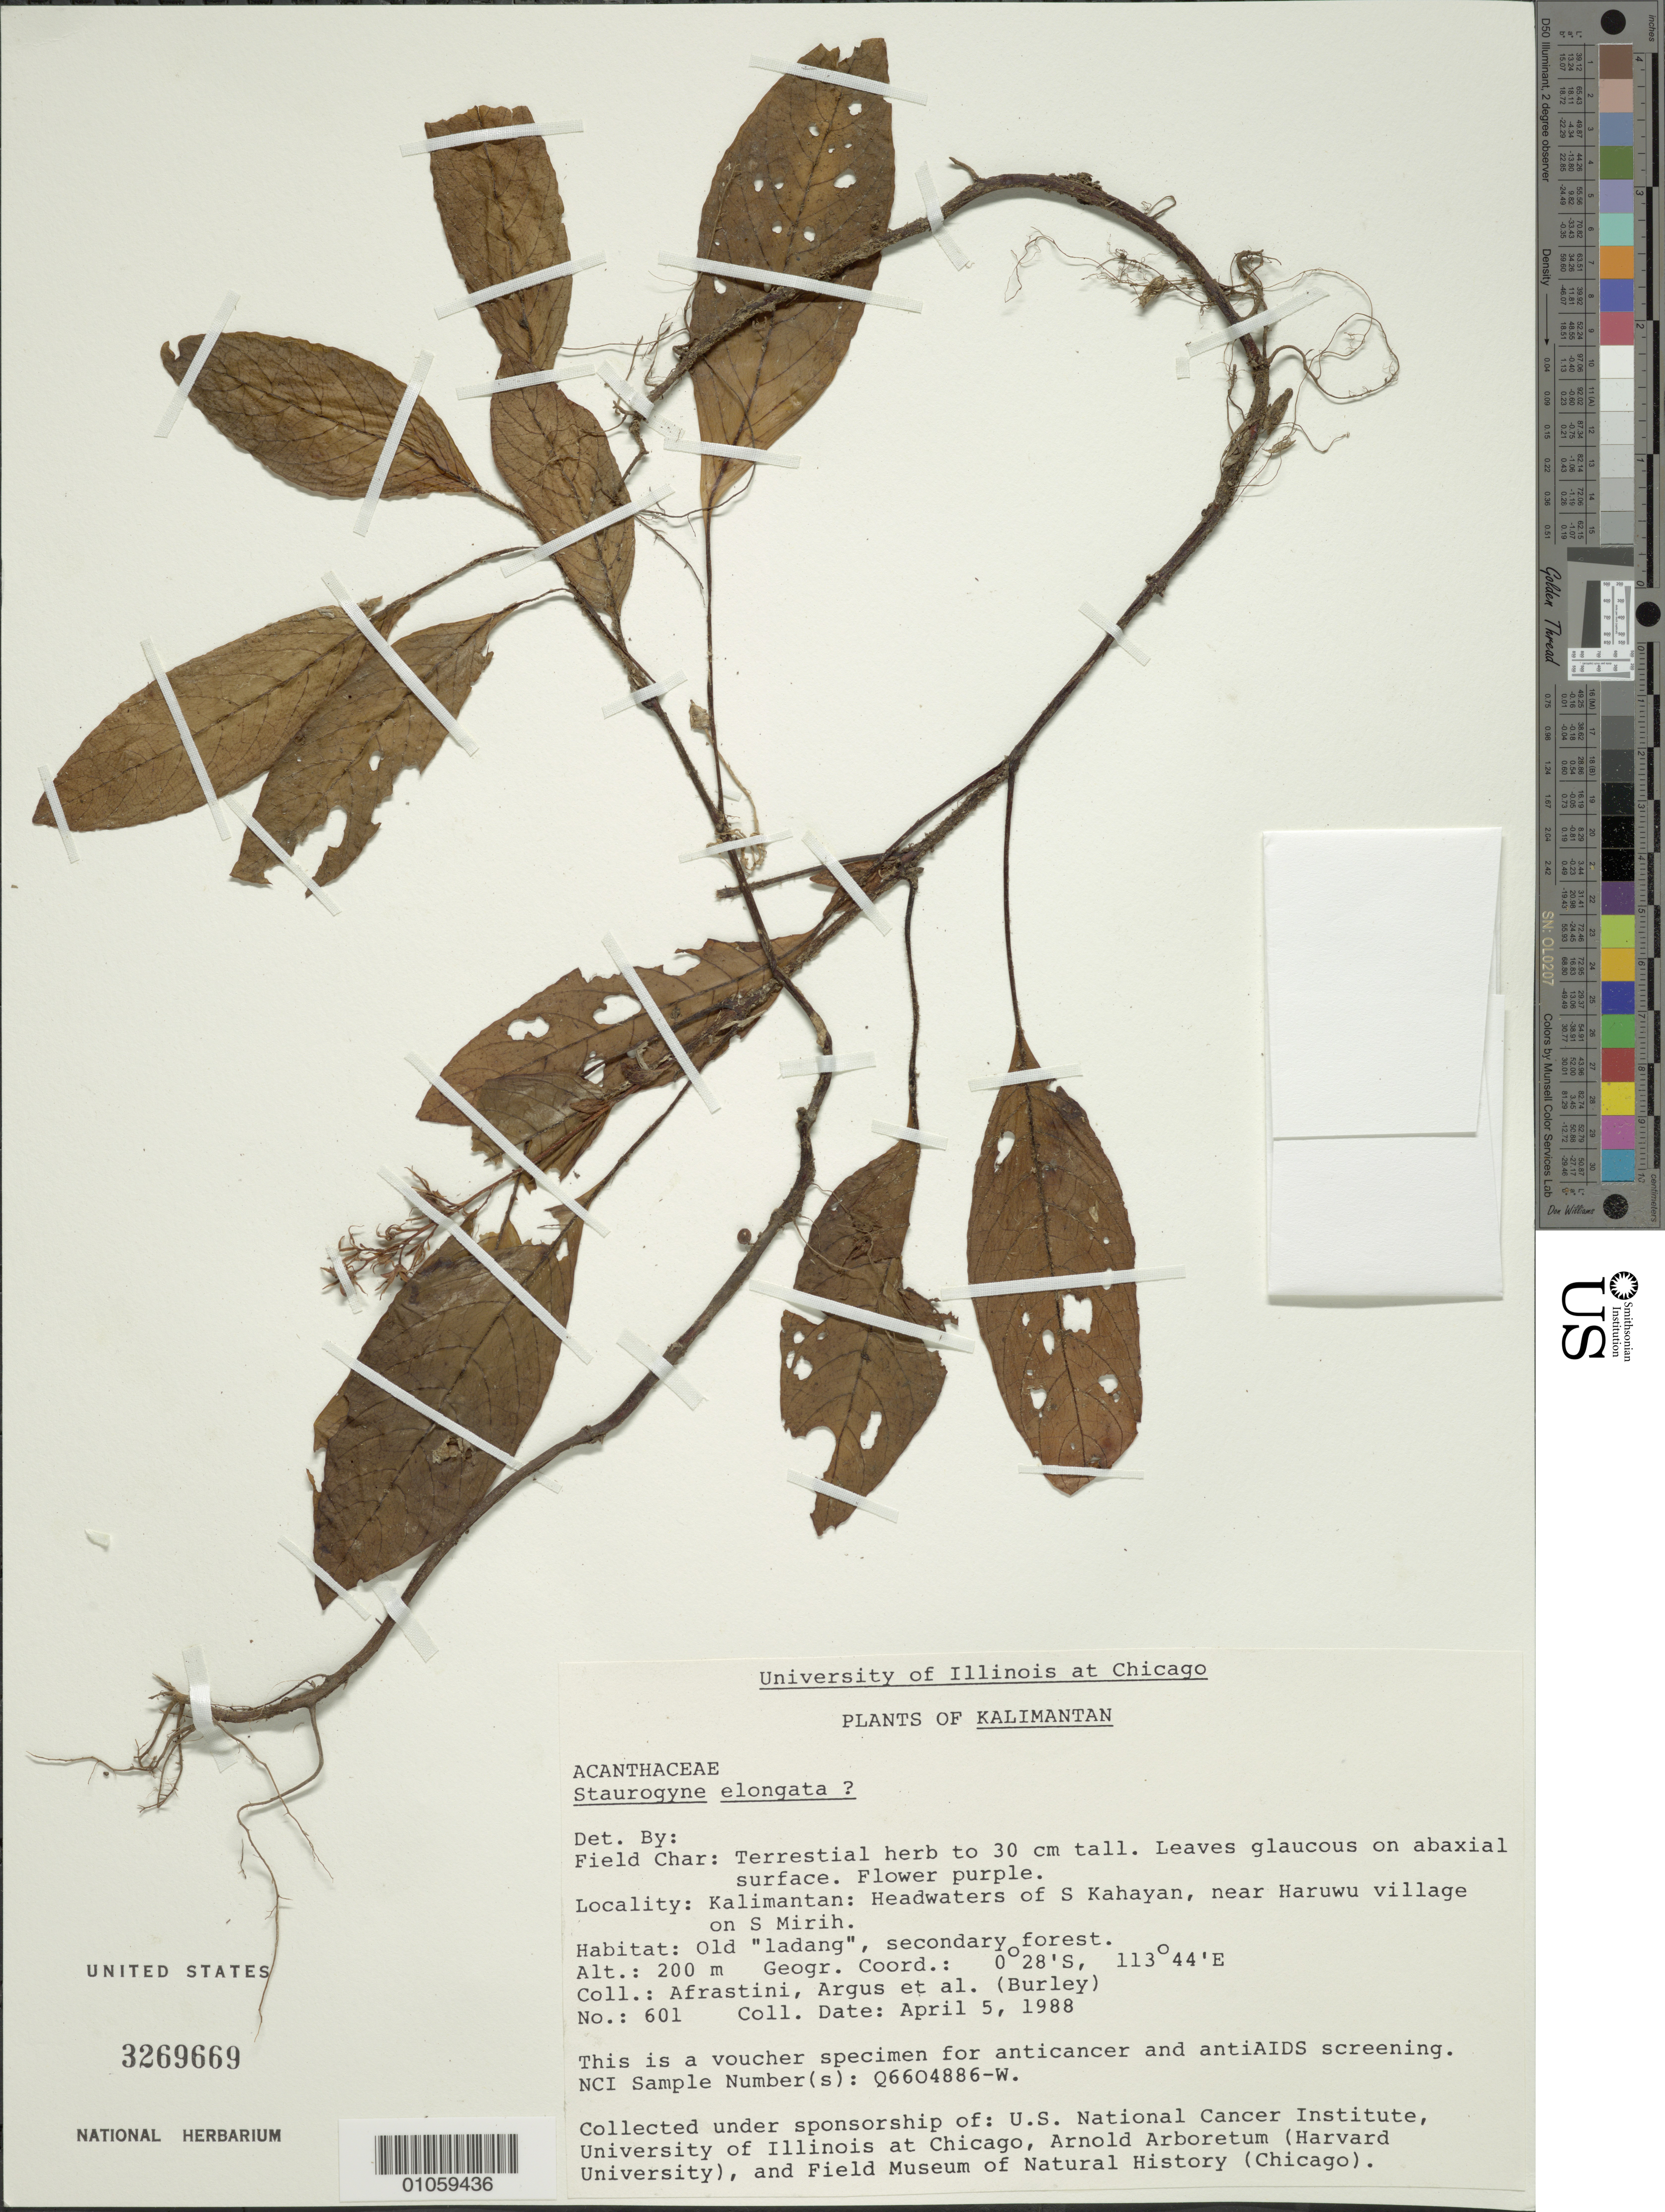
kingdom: Plantae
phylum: Tracheophyta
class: Magnoliopsida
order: Lamiales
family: Acanthaceae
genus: Staurogyne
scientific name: Staurogyne elongata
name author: Kuntze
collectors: J. S. Burley et al.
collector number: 601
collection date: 1988-04-05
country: Indonesia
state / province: Kalimantan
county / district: Kalimantan Tengah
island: Borneo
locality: Headwaters of S. Kahayan, near Haruwu village on S Mirih.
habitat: Old "ladang," secondary forest.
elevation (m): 200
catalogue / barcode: US 3269669